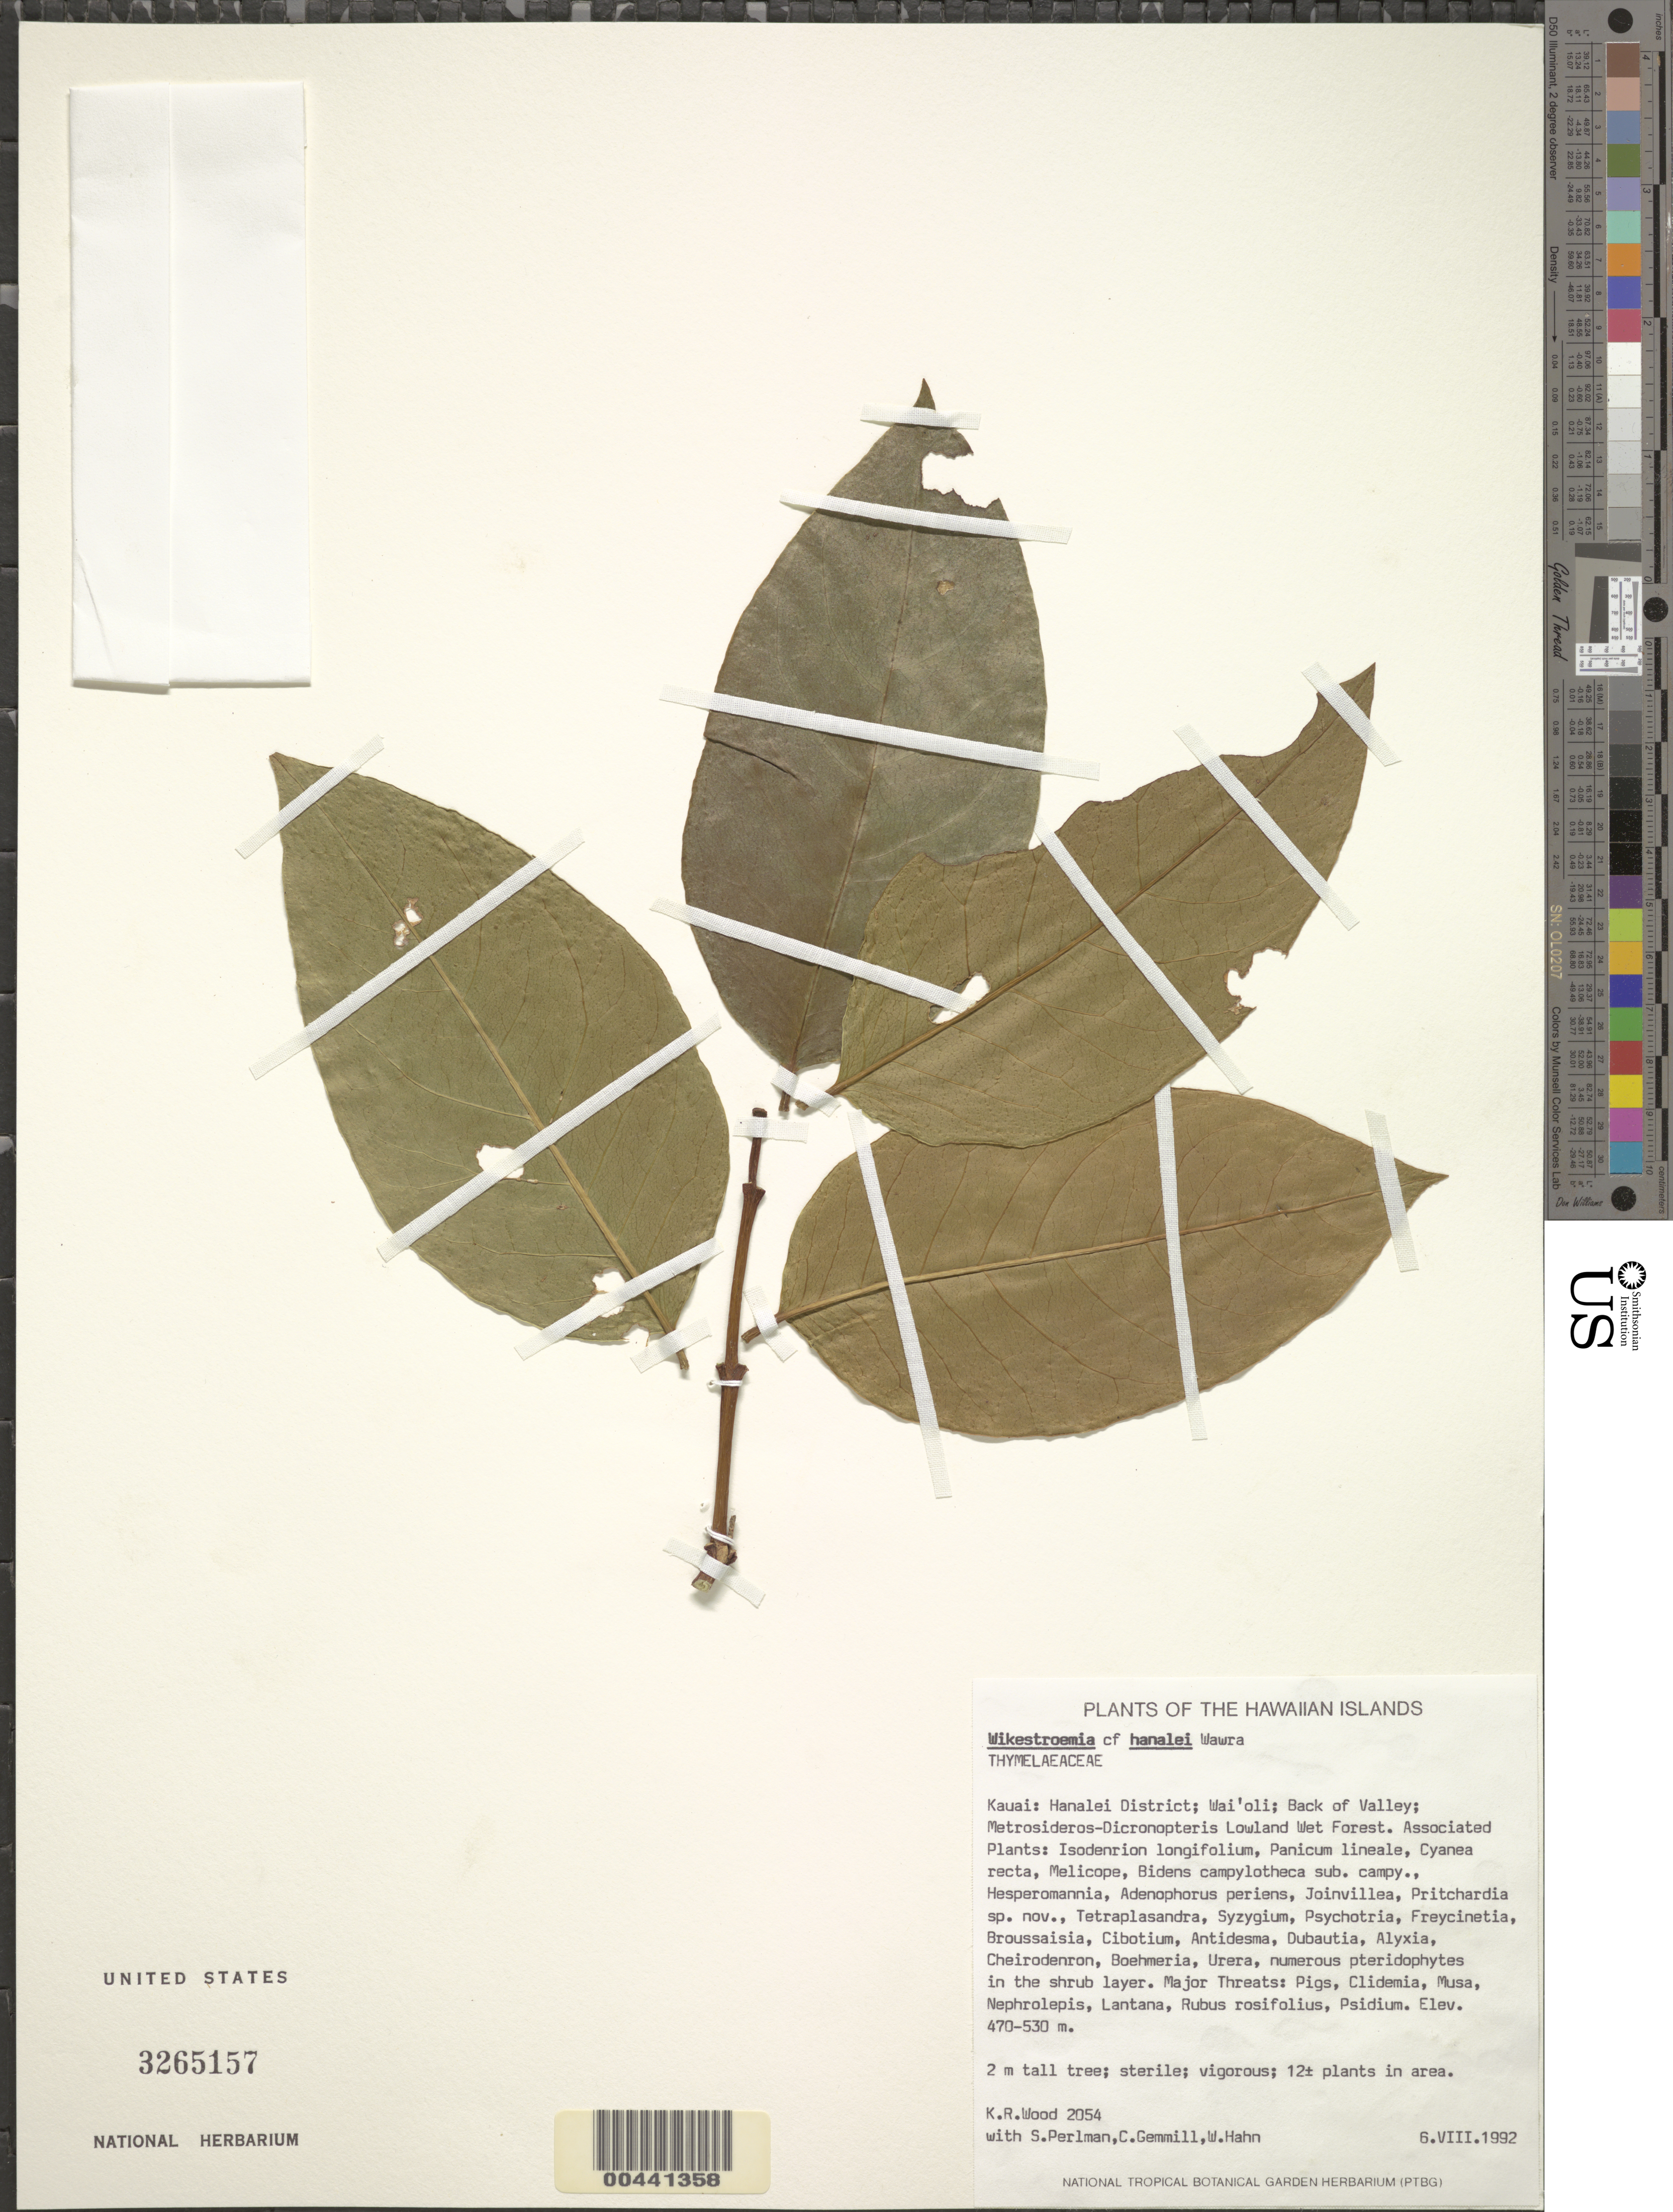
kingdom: Plantae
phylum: Tracheophyta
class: Magnoliopsida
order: Malvales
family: Thymelaeaceae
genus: Wikstroemia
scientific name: Wikstroemia hanalei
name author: Wawra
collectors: K. R. Wood, S. P. Perlman, C. Gemmill & W. Hahn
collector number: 2054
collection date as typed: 6 Aug 1992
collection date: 1992-08-06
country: United States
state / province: Hawaii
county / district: Kauai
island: Kaua'i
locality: Hanalei Dist., Waioli, back of valley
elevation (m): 470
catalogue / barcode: US 3265157